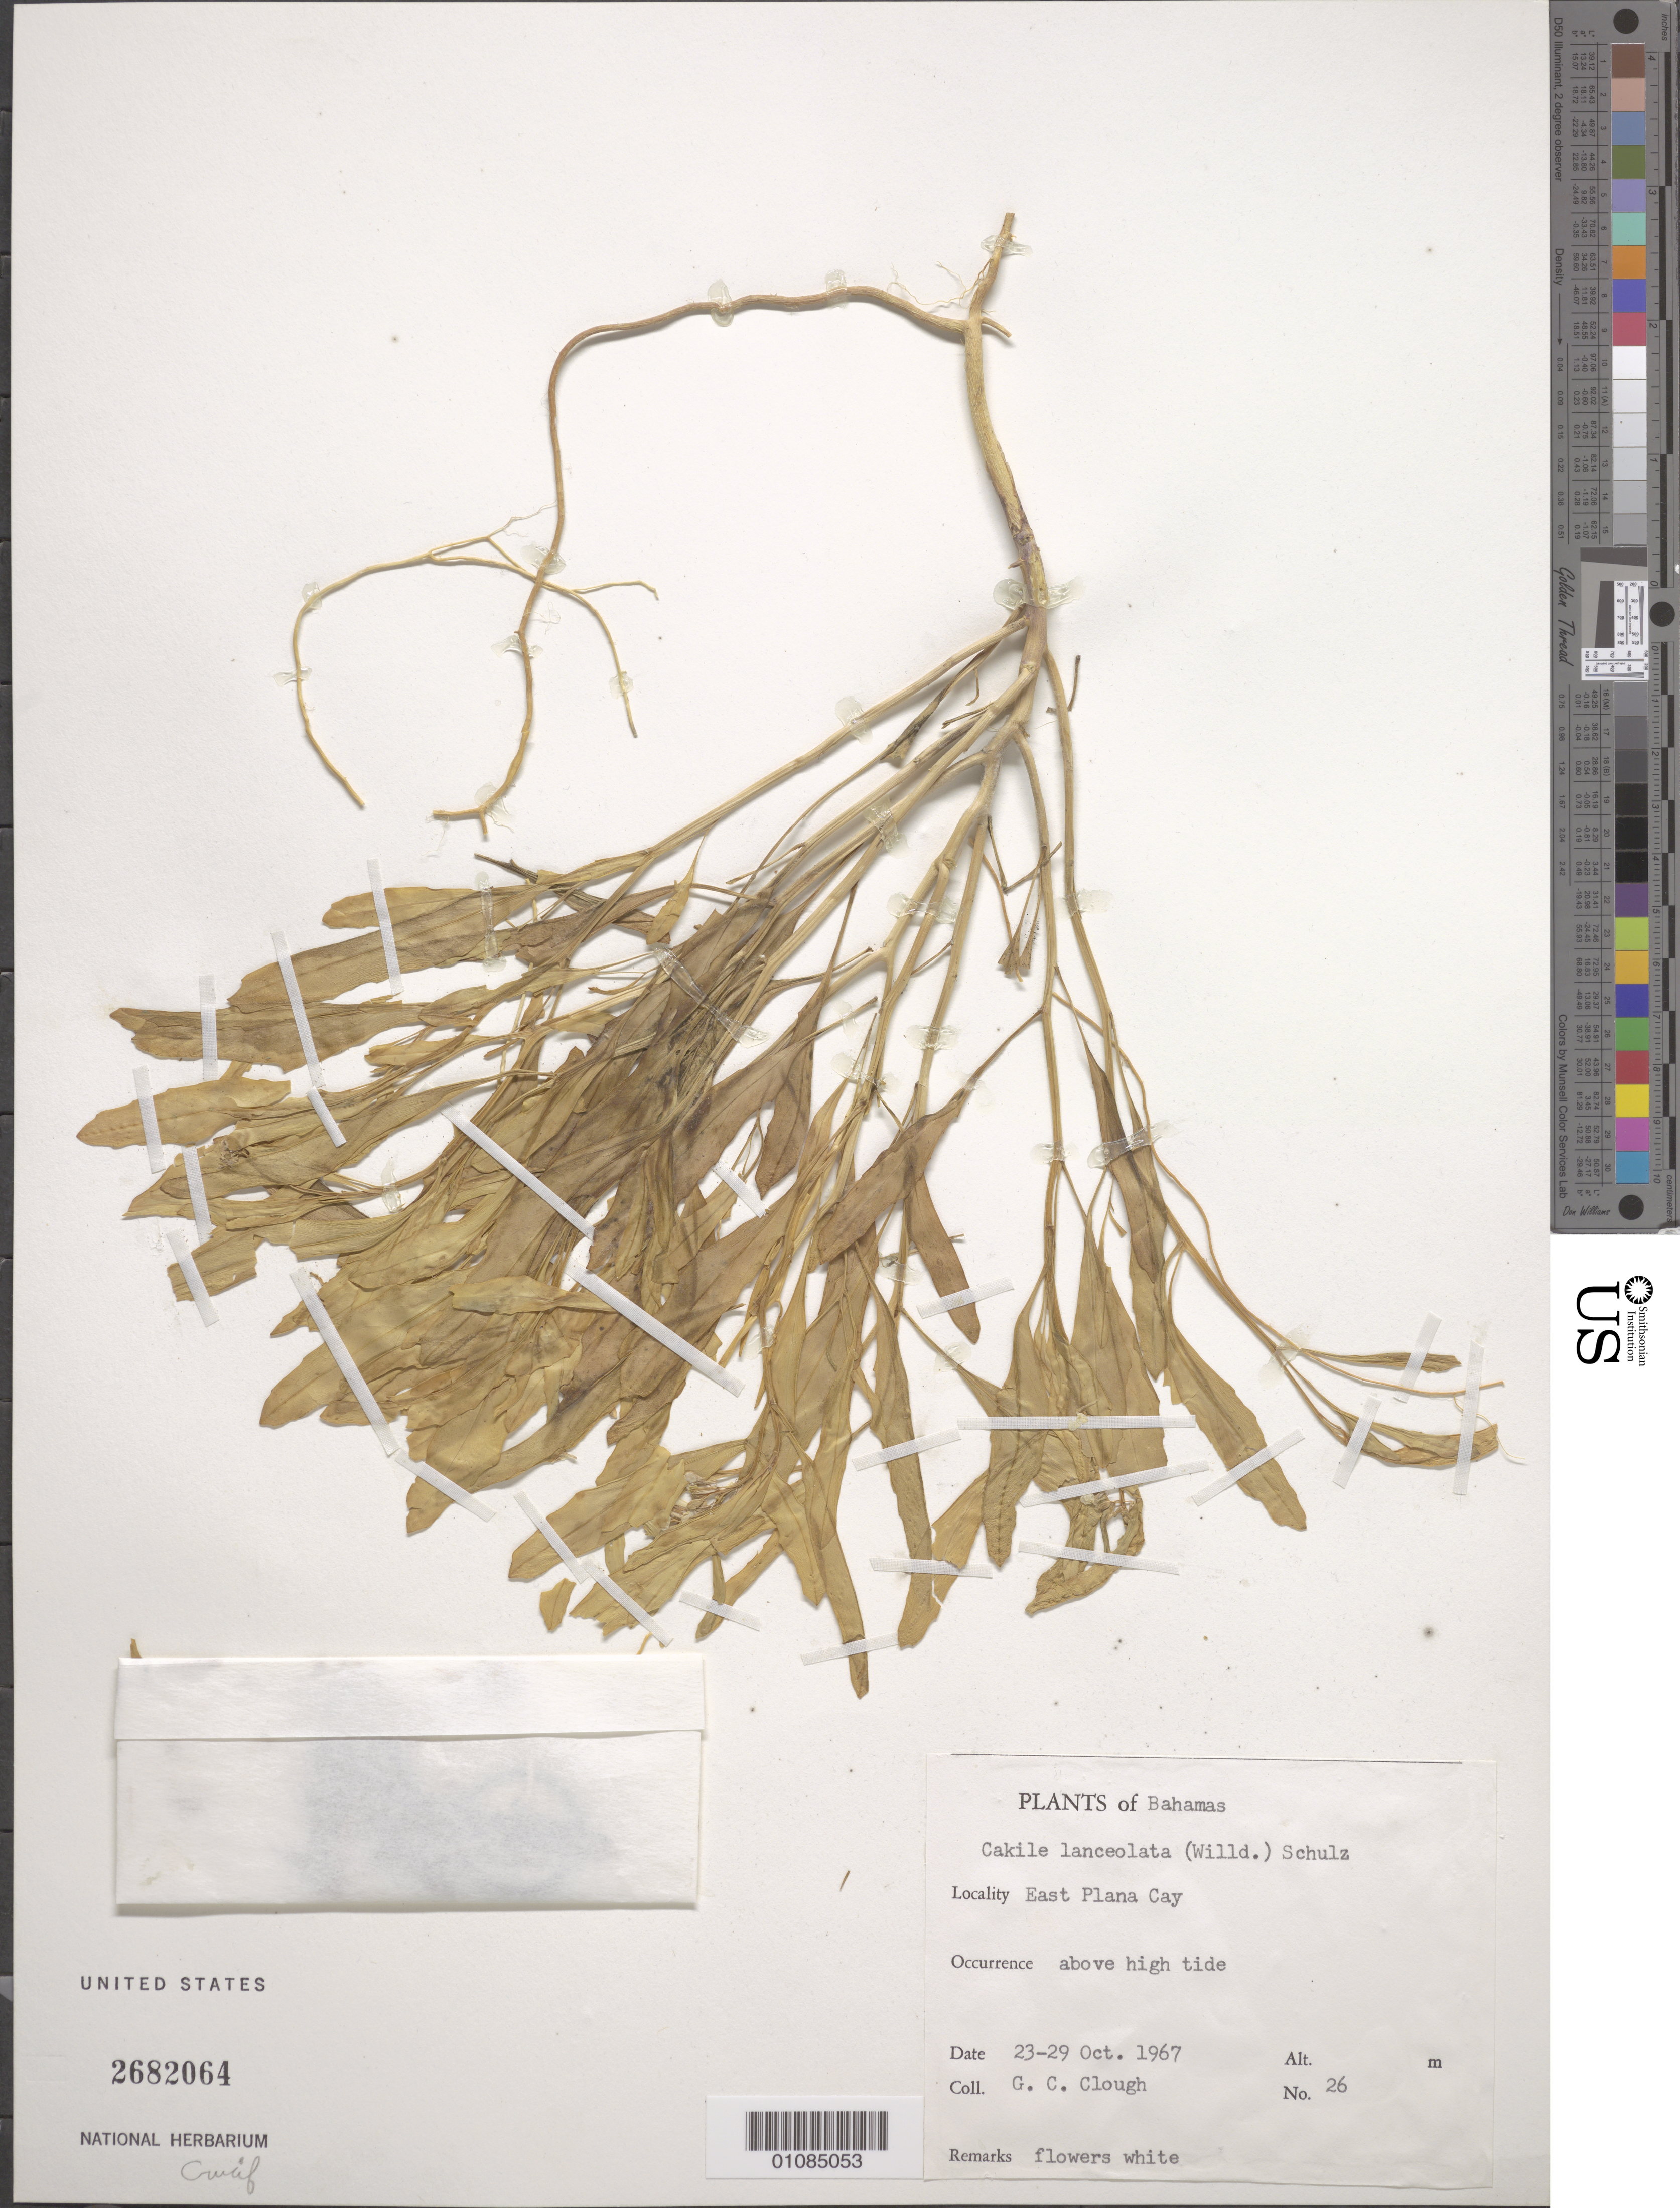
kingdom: Plantae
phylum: Tracheophyta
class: Magnoliopsida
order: Brassicales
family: Brassicaceae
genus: Cakile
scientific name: Cakile lanceolata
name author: (Willd.) O.E. Schulz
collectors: G. Clough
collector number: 26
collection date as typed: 23 Oct 1967 to 29 Oct 1967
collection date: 1967-10-23/1967-10-29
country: Bahamas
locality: East Plana Cay.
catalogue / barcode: US 2682064